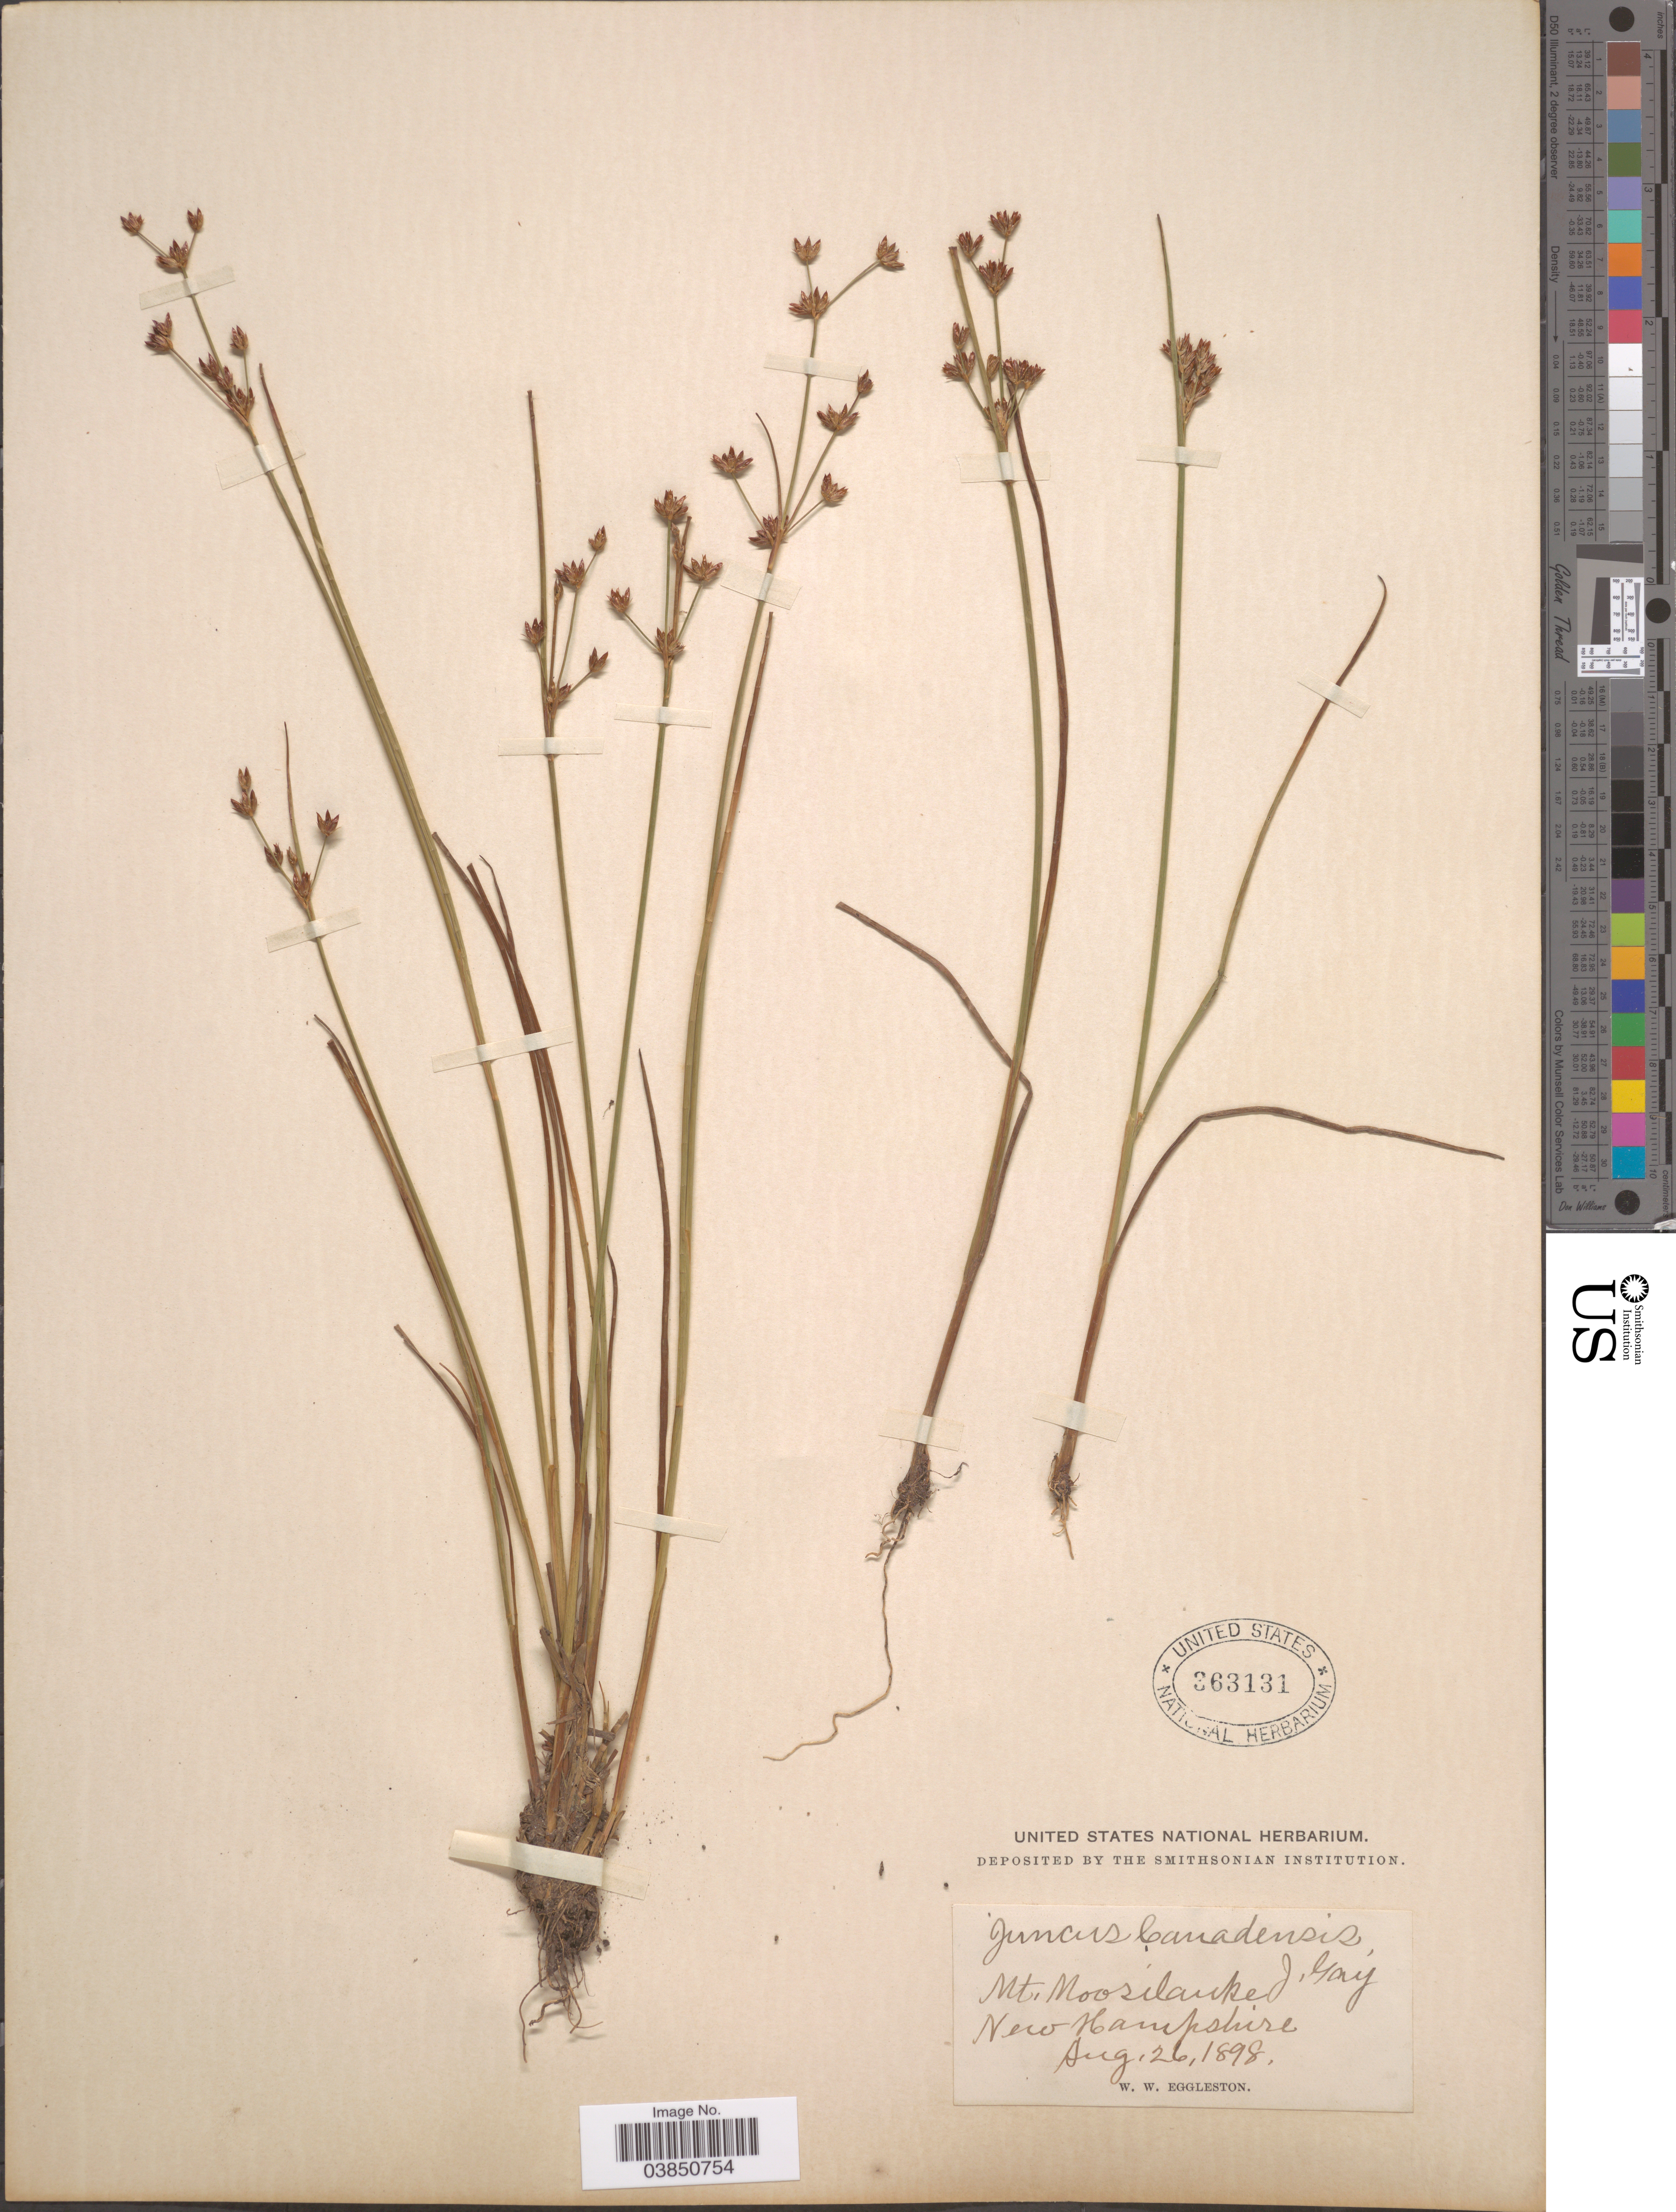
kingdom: Plantae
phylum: Tracheophyta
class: Liliopsida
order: Poales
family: Juncaceae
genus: Juncus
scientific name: Juncus brevicaudatus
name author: (Engelm.) Fernald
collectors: W. W. Eggleston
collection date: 1898-08-26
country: United States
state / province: New Hampshire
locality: Mt. Moosilauke.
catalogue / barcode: US 363131